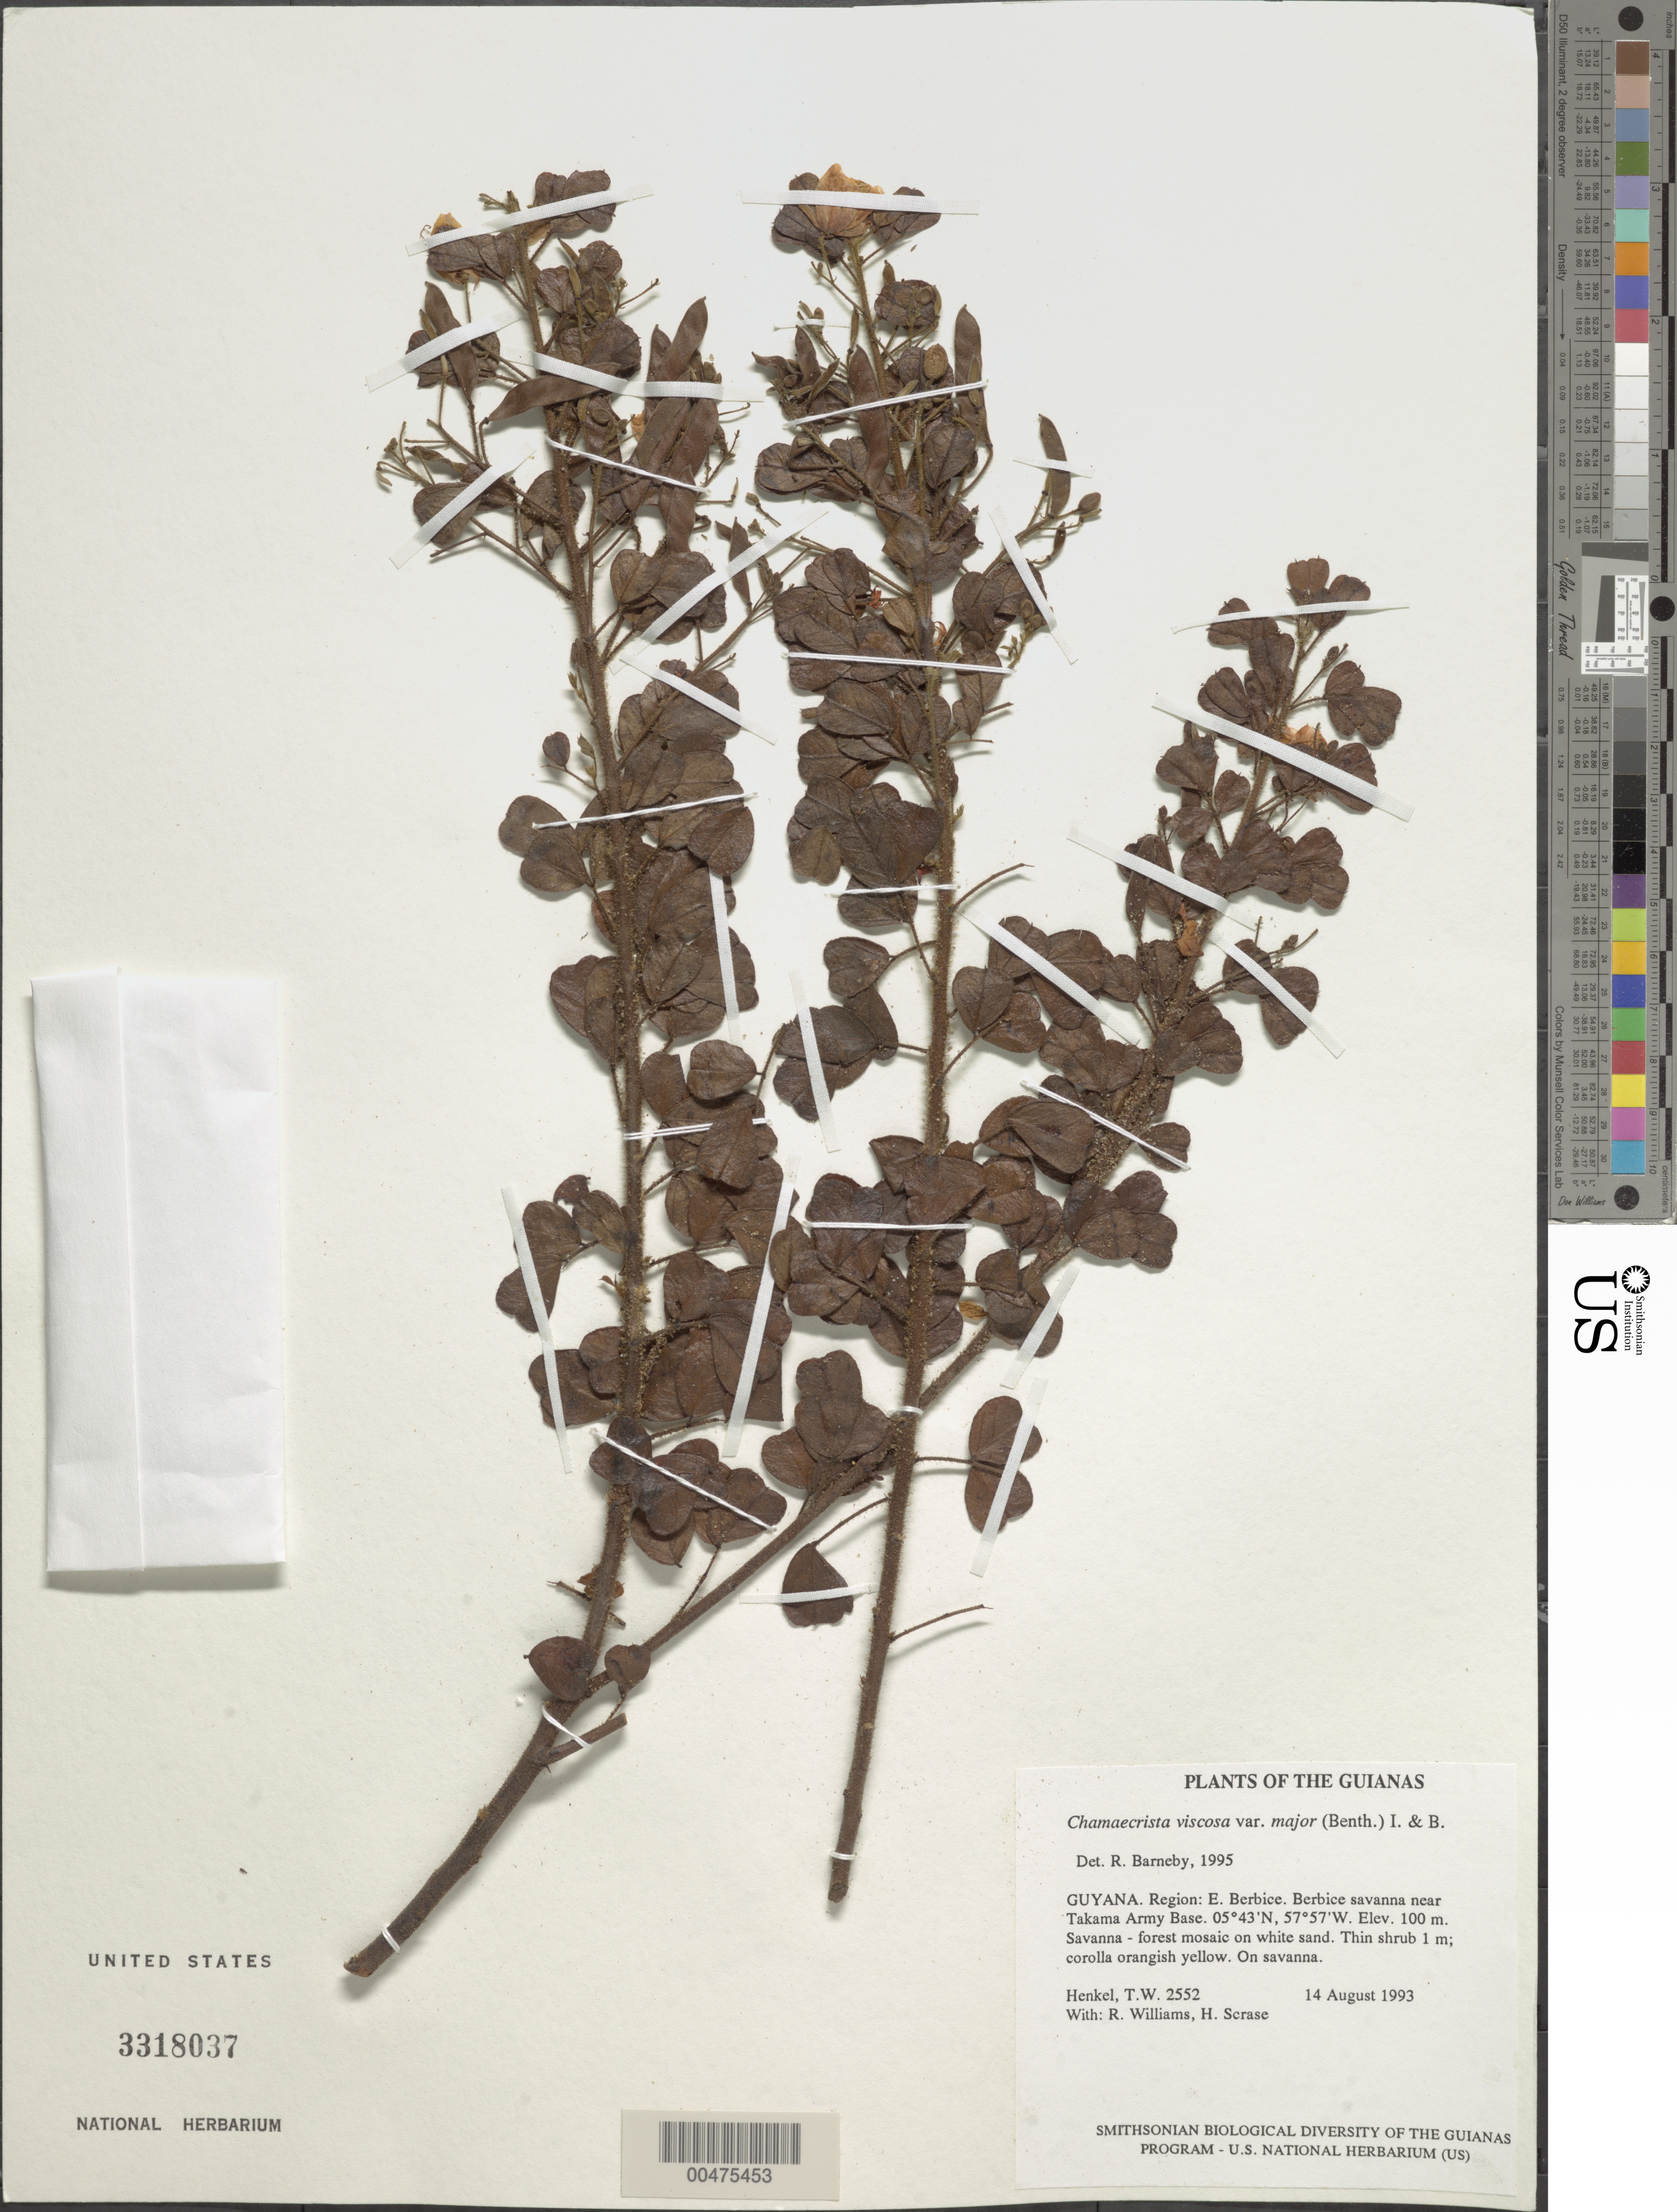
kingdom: Plantae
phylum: Tracheophyta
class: Magnoliopsida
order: Fabales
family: Fabaceae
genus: Chamaecrista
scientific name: Chamaecrista viscosa var. major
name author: (Benth.) H.S. Irwin & Barneby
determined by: Barneby, Rupert C., (NY)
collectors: T. Henkel, R. Williams & H. Scrase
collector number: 2552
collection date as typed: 14 August 1993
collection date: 1993-08-14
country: Guyana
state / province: U. Demerara-Berbice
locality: Berbice savanna near Takama Army Base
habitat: Savanna - forest mosaic on white sand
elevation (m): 100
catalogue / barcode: US 3318037